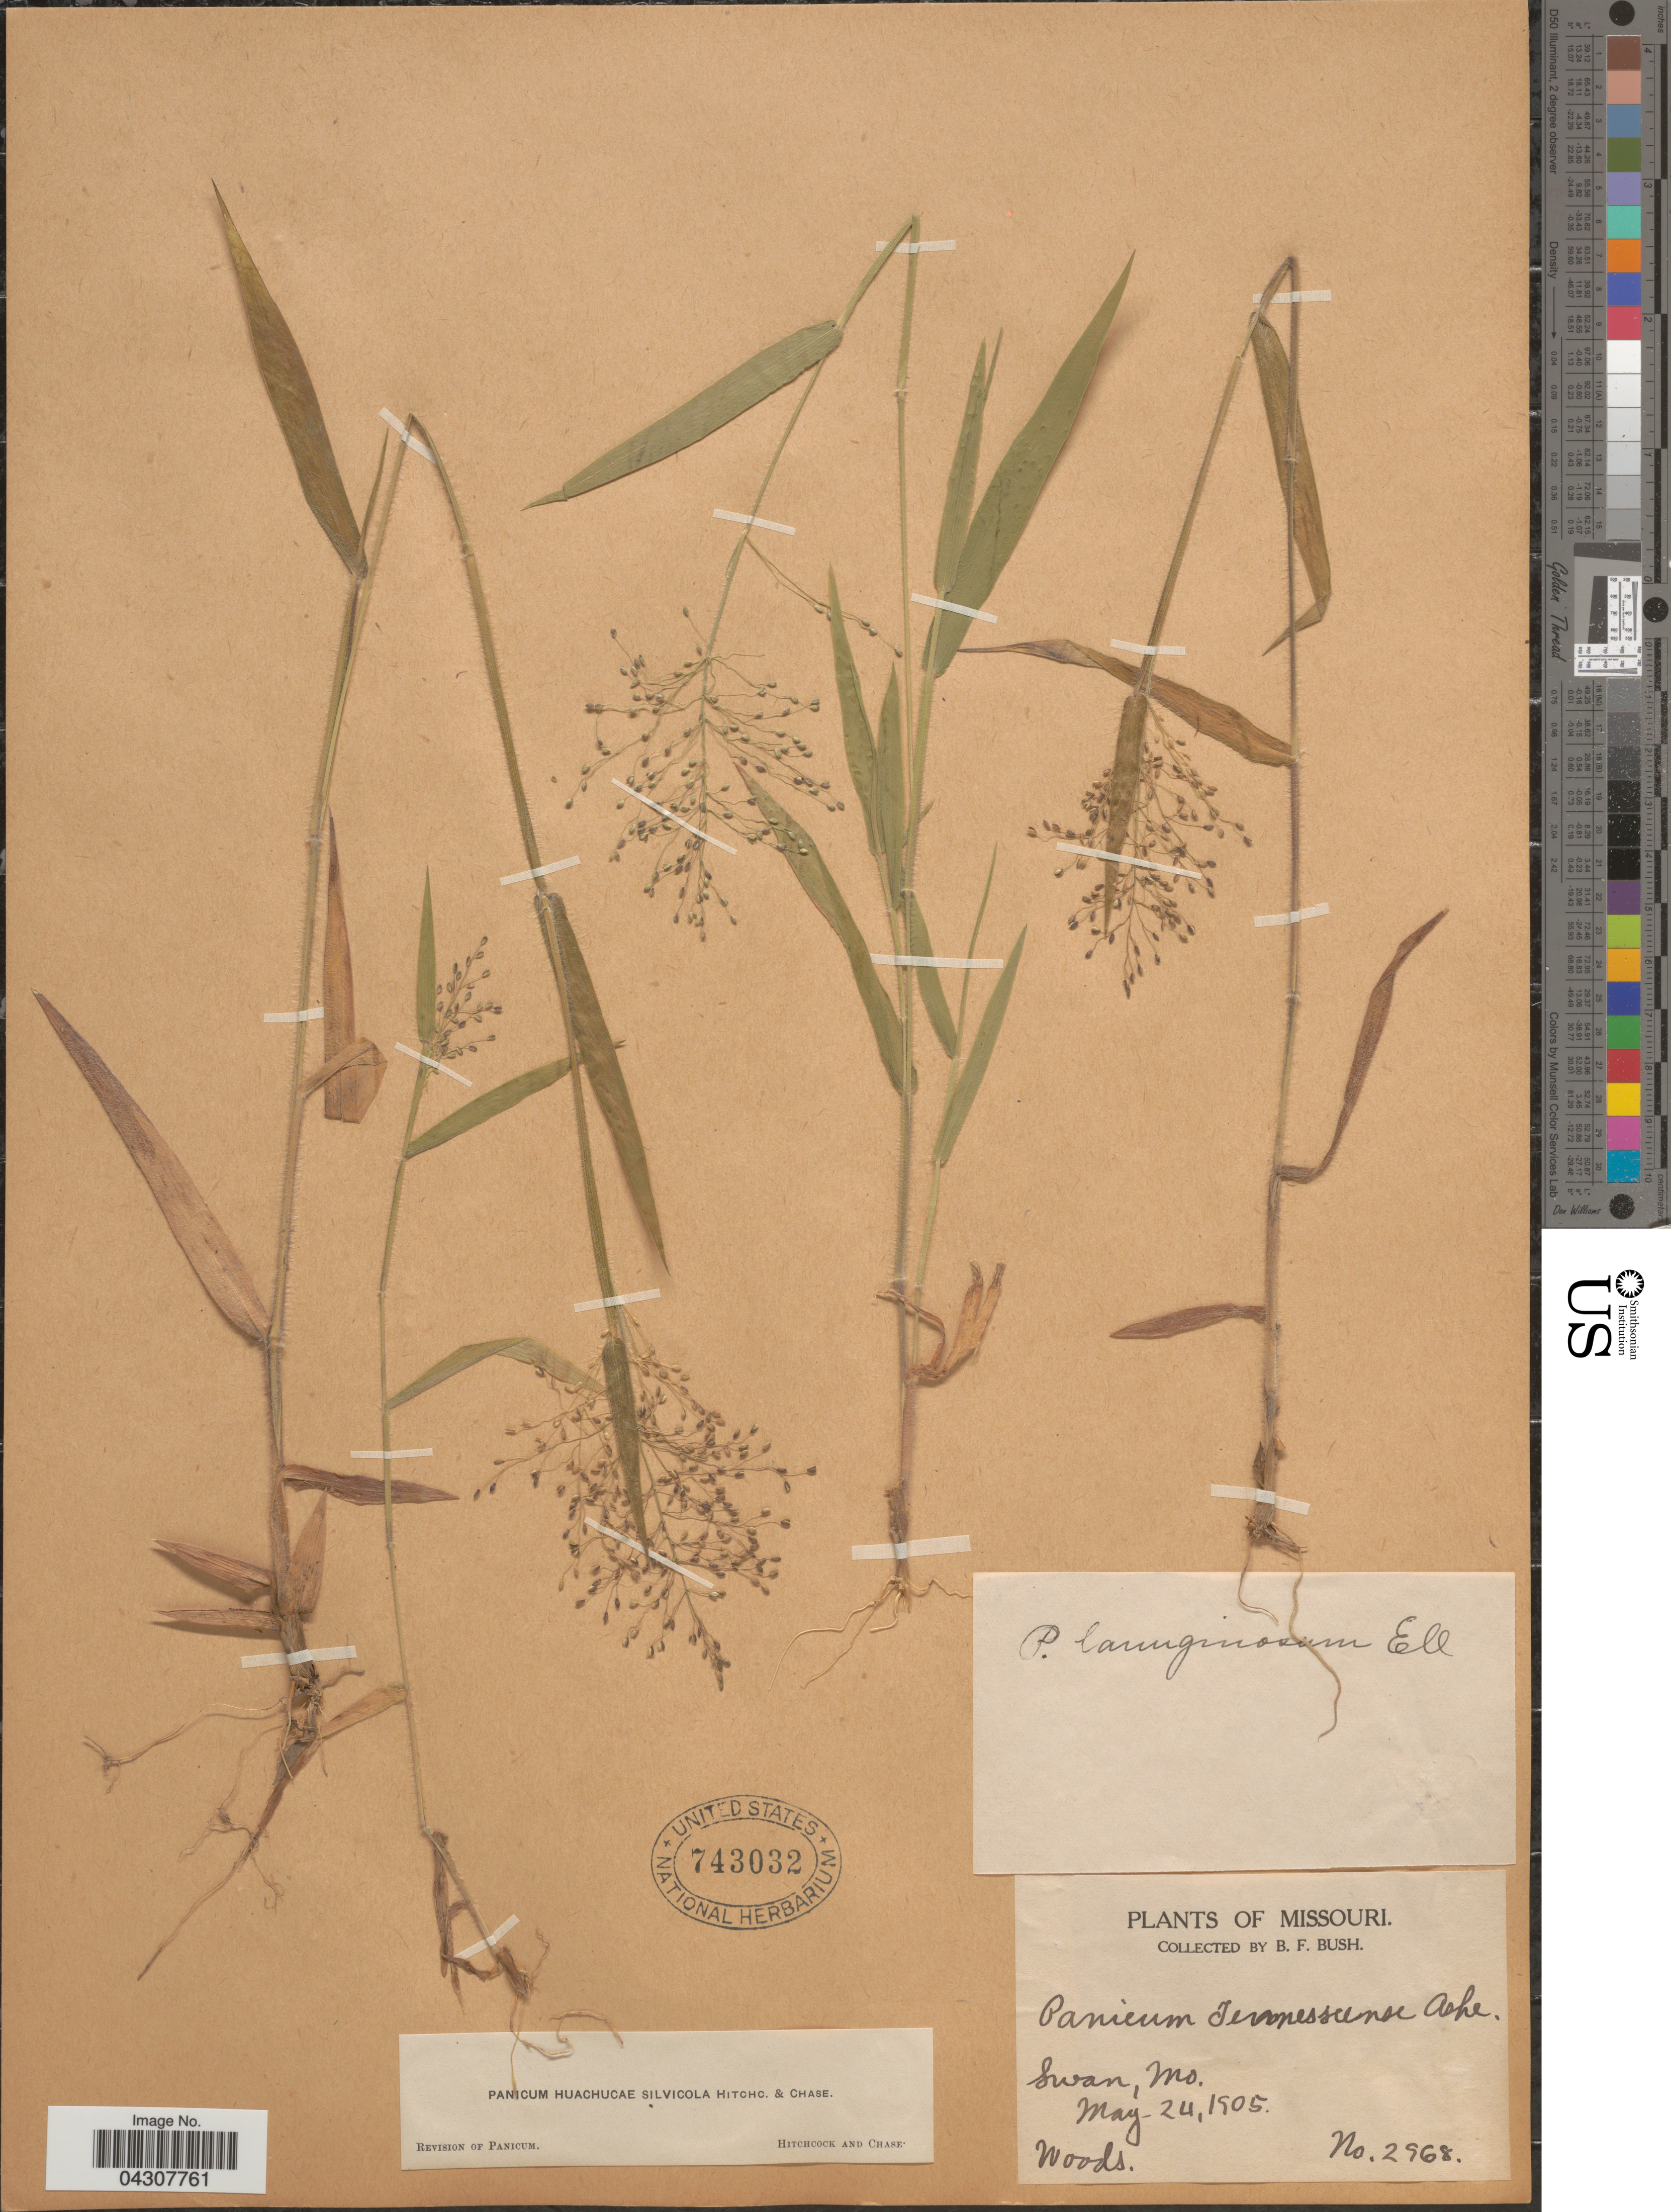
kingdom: Plantae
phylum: Tracheophyta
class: Liliopsida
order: Poales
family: Poaceae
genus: Dichanthelium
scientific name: Dichanthelium acuminatum var. acuminatum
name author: (Sw.) Gould & C.A. Clark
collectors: B. F. Bush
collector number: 2968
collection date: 1905-05-24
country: United States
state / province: Missouri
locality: Swan.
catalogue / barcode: US 743032